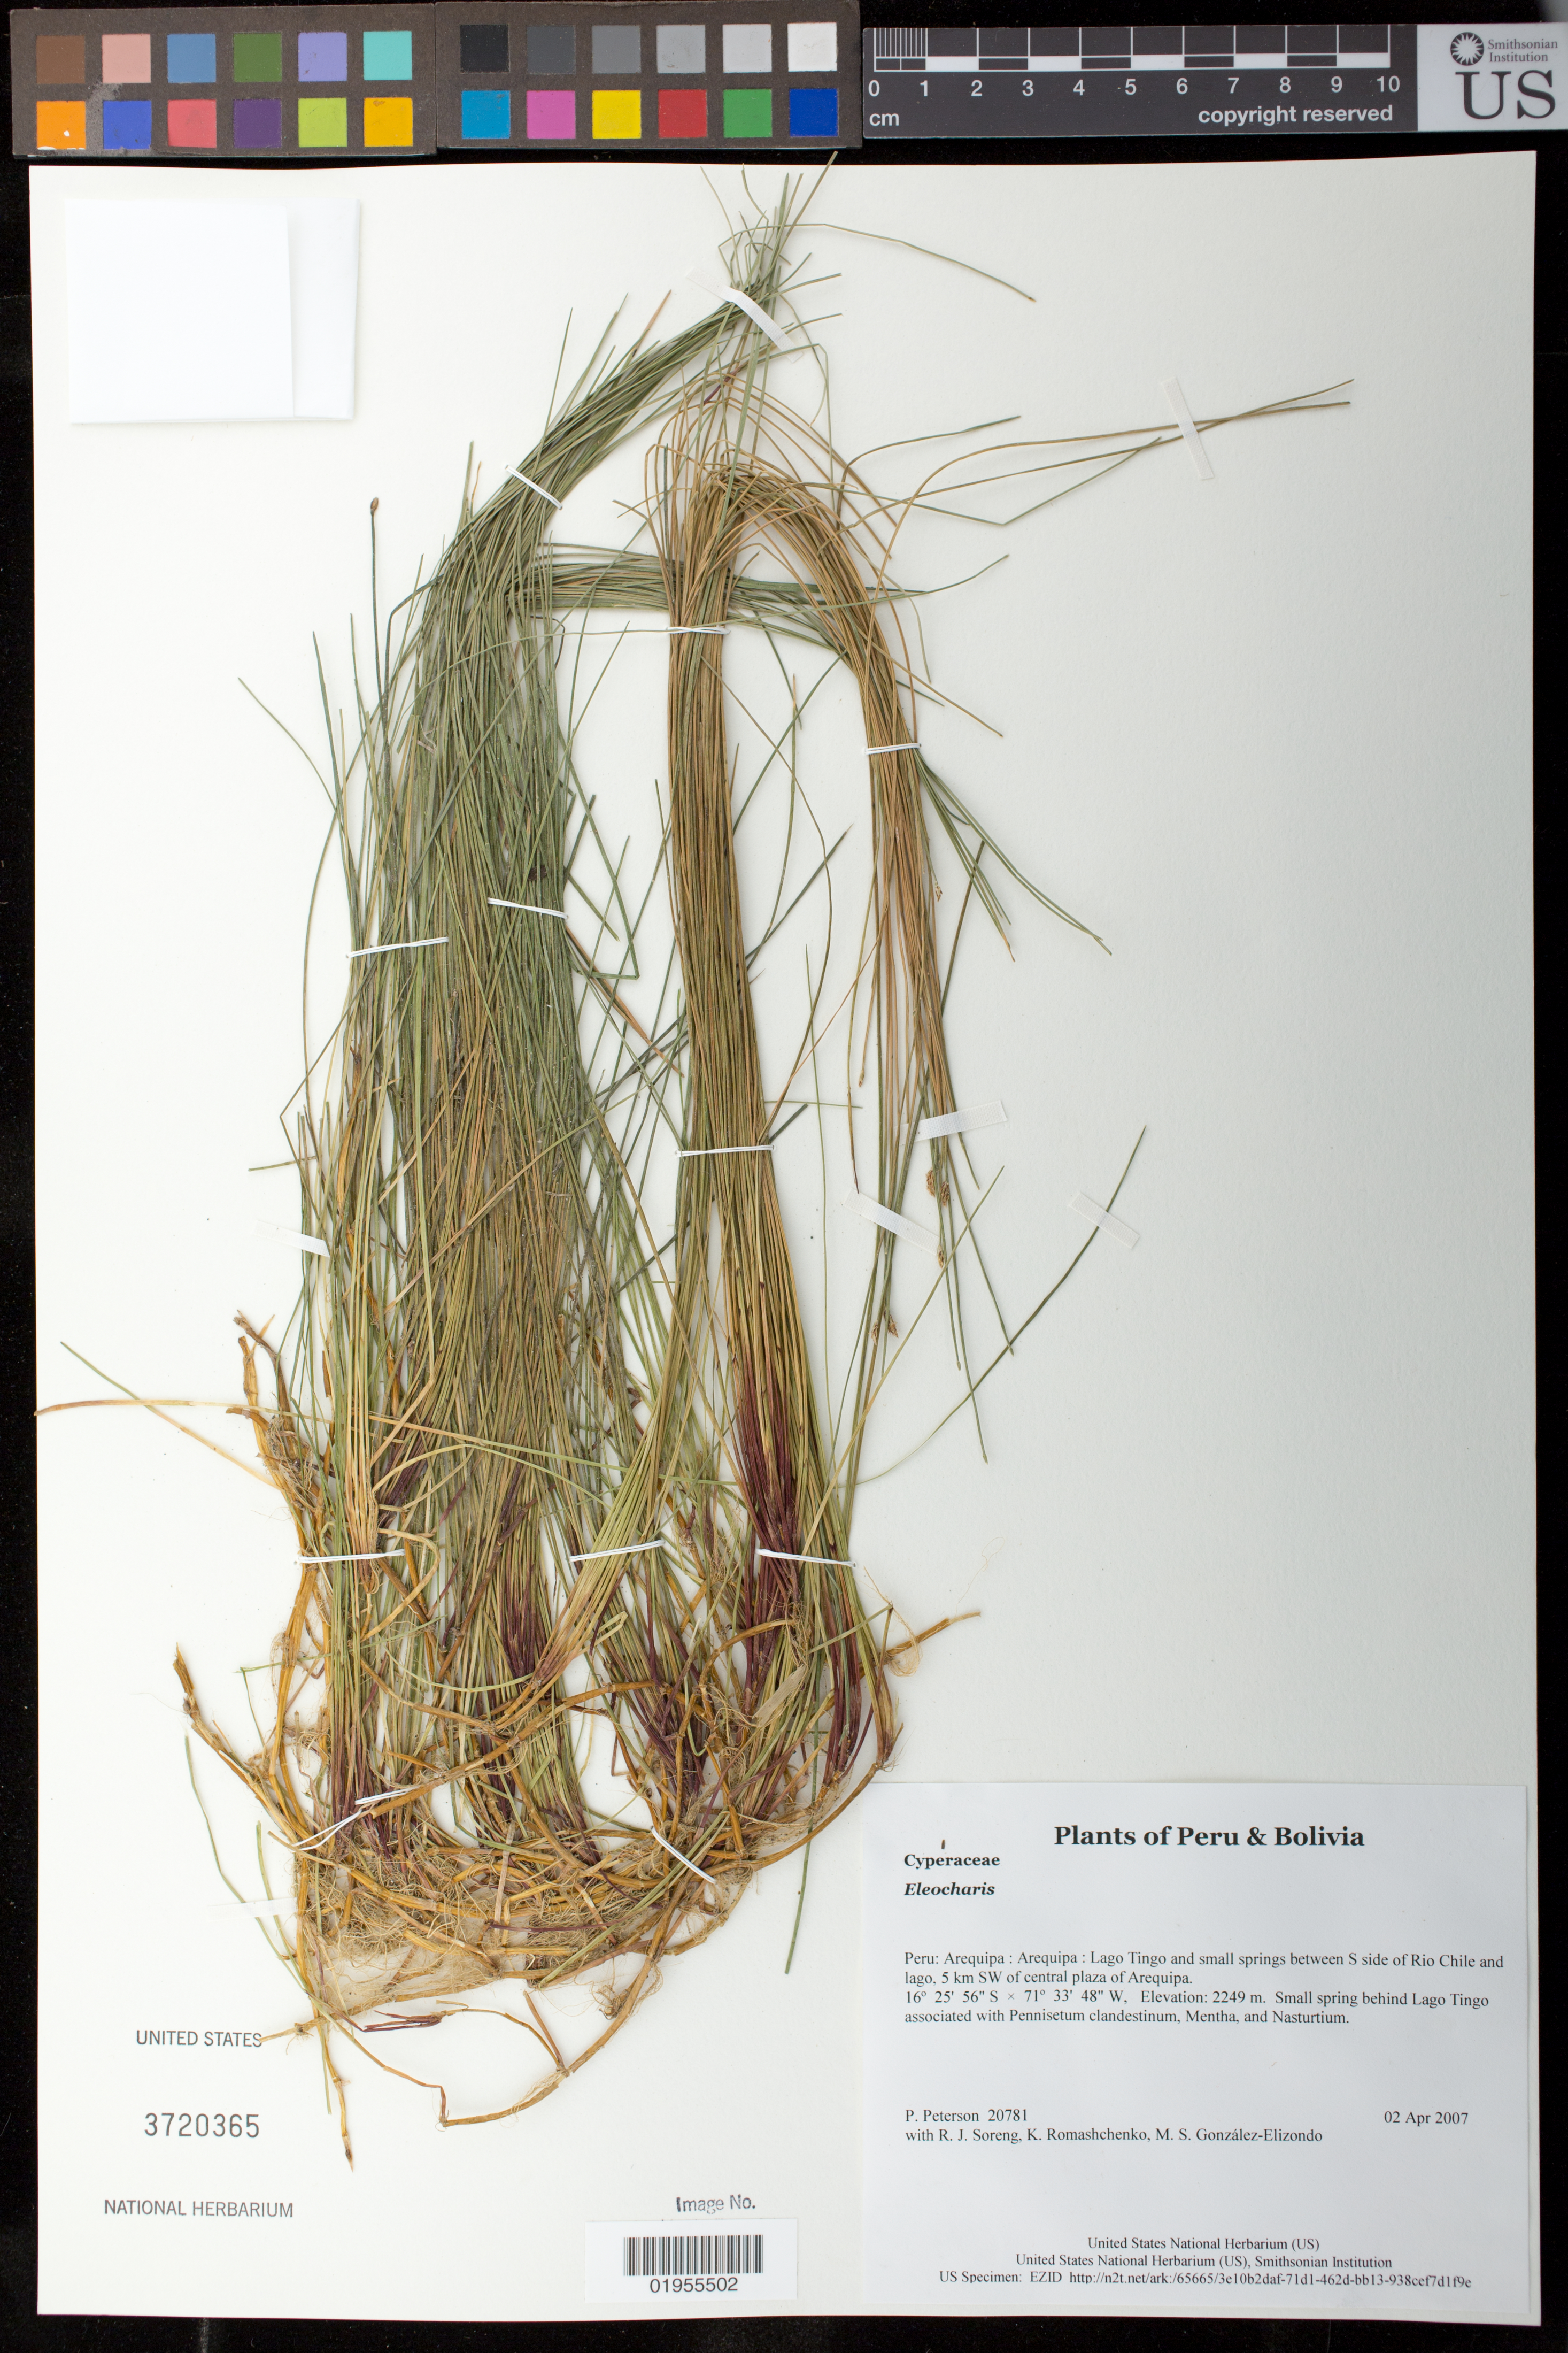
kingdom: Plantae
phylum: Tracheophyta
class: Liliopsida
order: Poales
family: Cyperaceae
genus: Eleocharis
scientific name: Eleocharis sp.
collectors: P. M. Peterson, R. J. Soreng, K. Romashchenko & M. S. González-Elizondo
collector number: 20781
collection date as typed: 02 Apr 2007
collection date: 2007-04-02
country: Peru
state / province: Arequipa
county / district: Arequipa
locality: Lago Tingo and small springs between S side of Rio Chile and lago, 5 km SW of central plaza of Arequipa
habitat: Small spring behind Lago Tingo associated with Pennisetum clandestinum, Mentha, and Nasturtium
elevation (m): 2249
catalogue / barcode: US 3720365